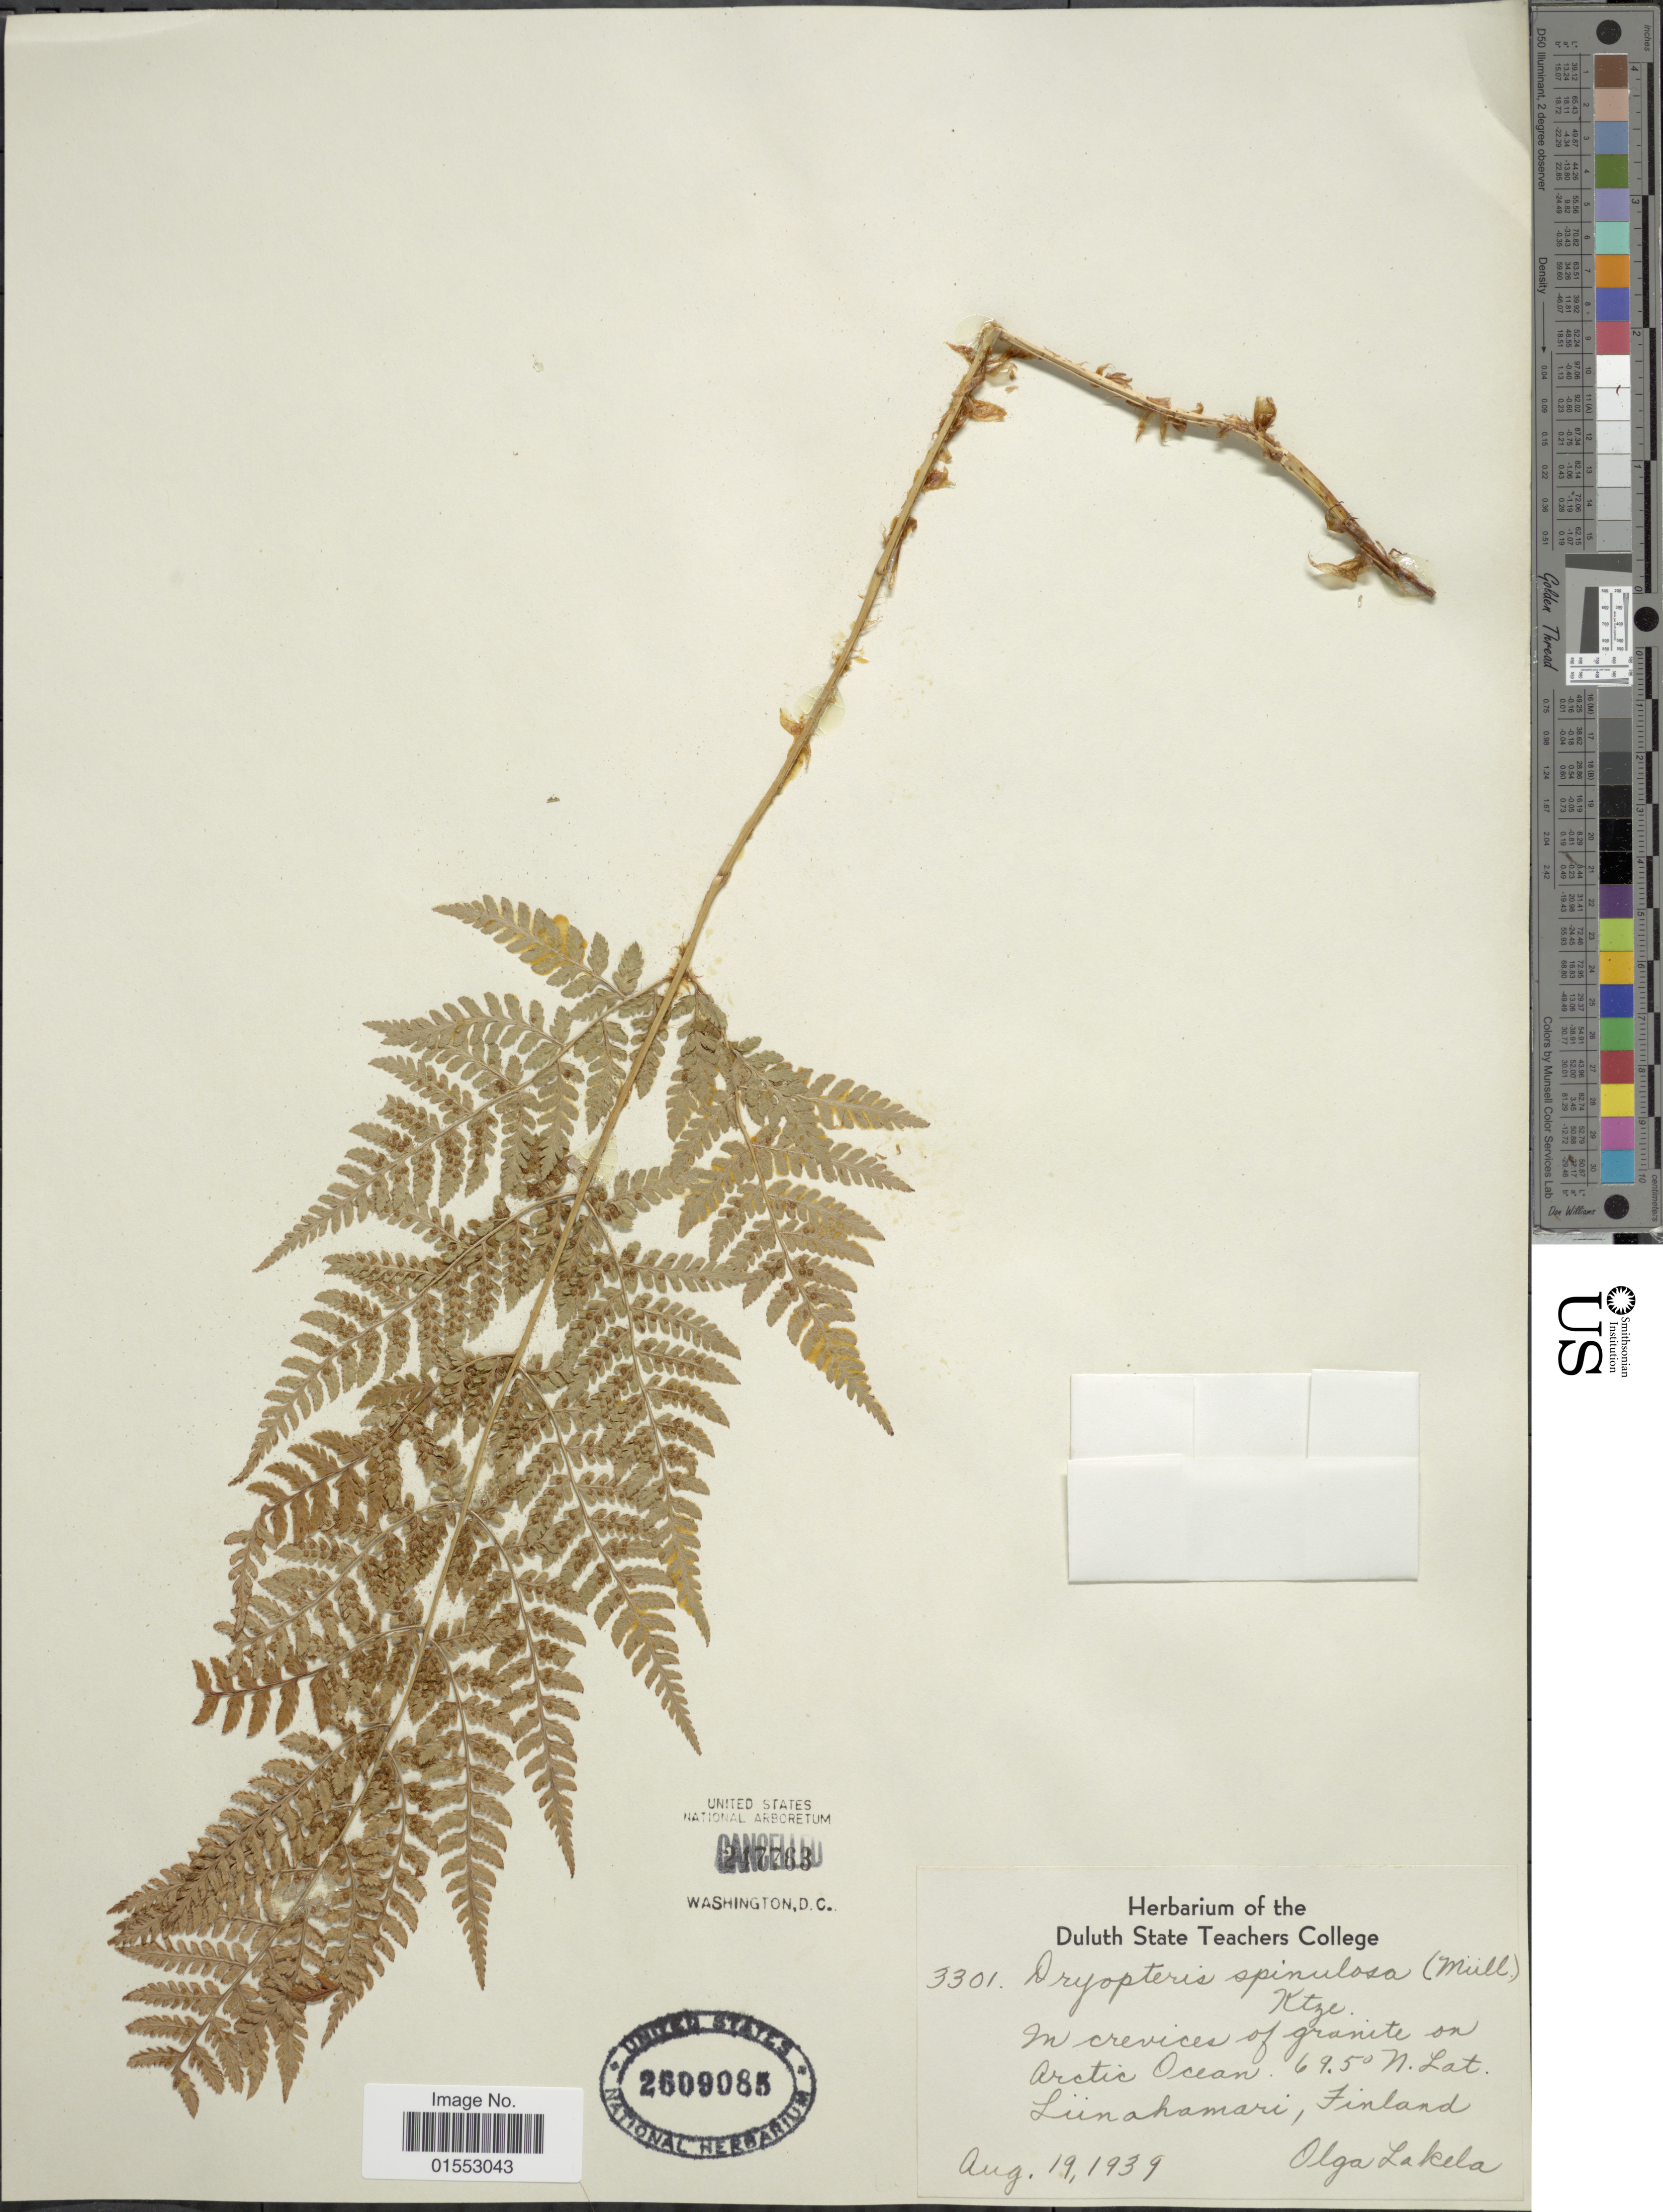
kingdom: Plantae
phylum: Tracheophyta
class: Polypodiopsida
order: Polypodiales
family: Dryopteridaceae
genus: Dryopteris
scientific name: Dryopteris carthusiana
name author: (Villars) H.P. Fuchs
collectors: O. K. Lakela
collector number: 3301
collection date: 1939-08-19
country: Finland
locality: In crevicer of granite on Arctic Ocean. Lunahamari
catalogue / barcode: US 2609085